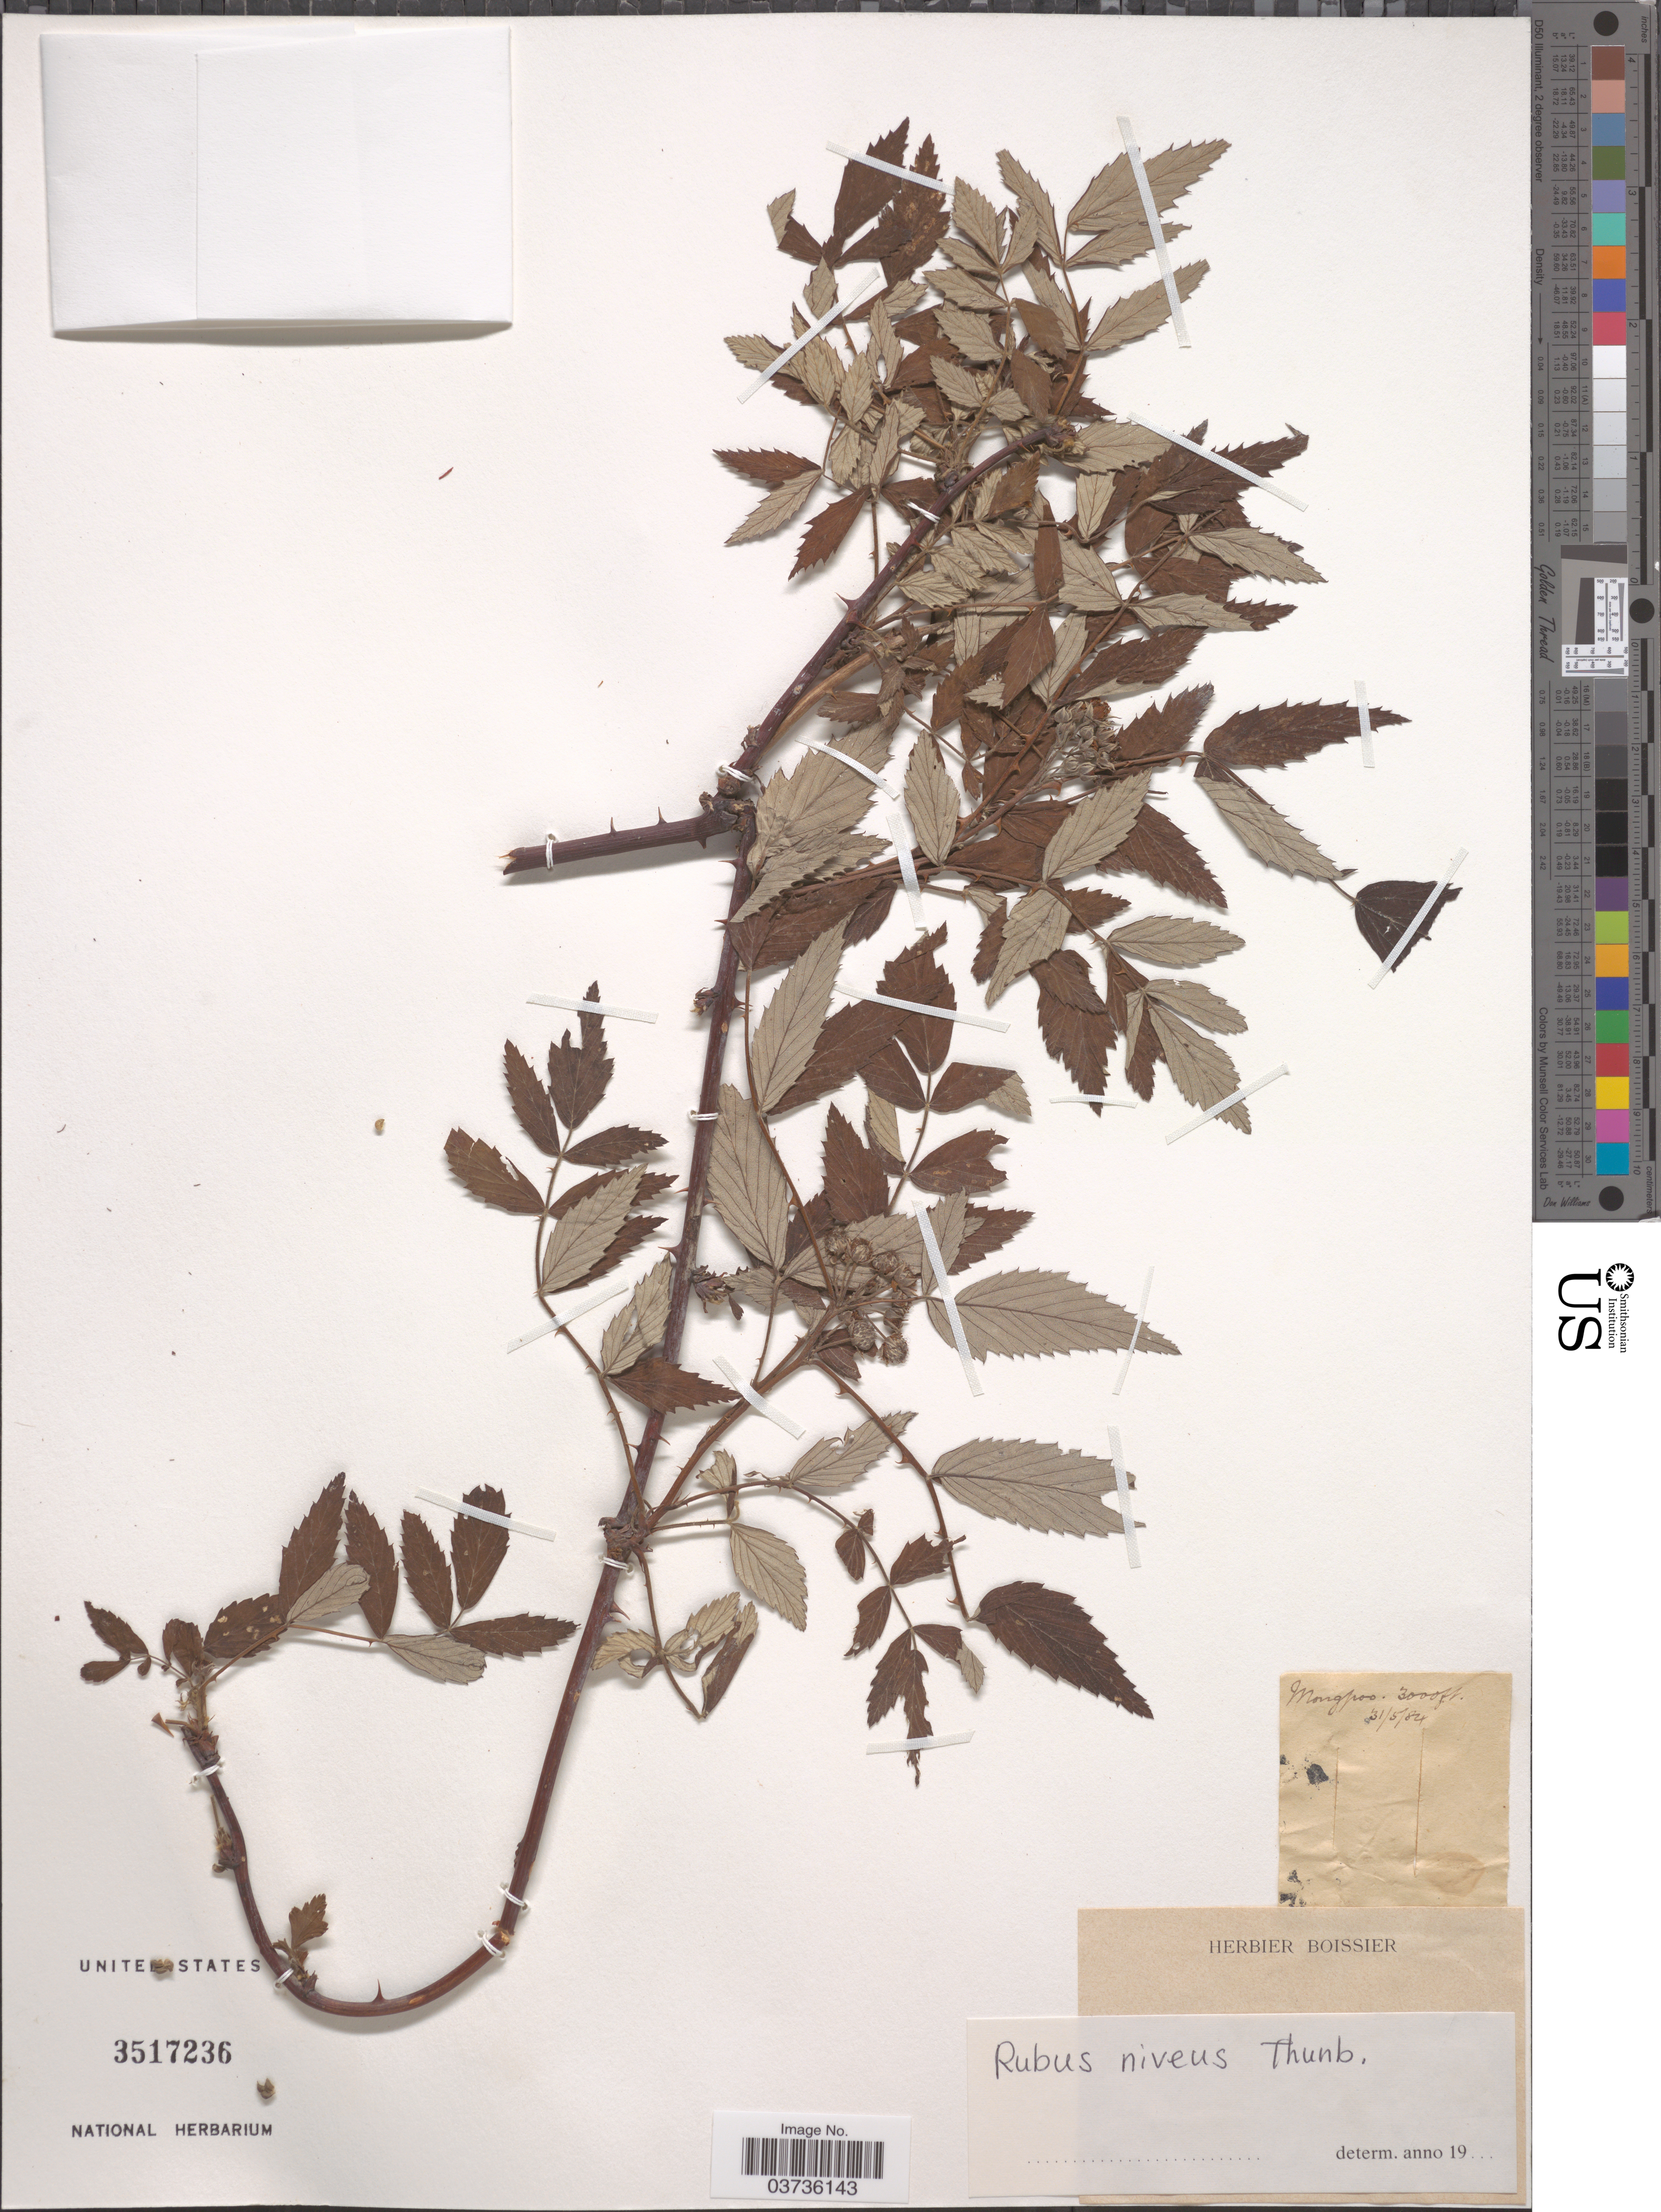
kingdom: Plantae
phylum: Tracheophyta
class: Magnoliopsida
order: Rosales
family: Rosaceae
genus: Rubus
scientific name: Rubus niveus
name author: Thunb.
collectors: ex herb. E. Boissier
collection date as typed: Transcribed d/m/y: 31/5/84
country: India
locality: Mongpoo.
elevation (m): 914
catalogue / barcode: US 3517236